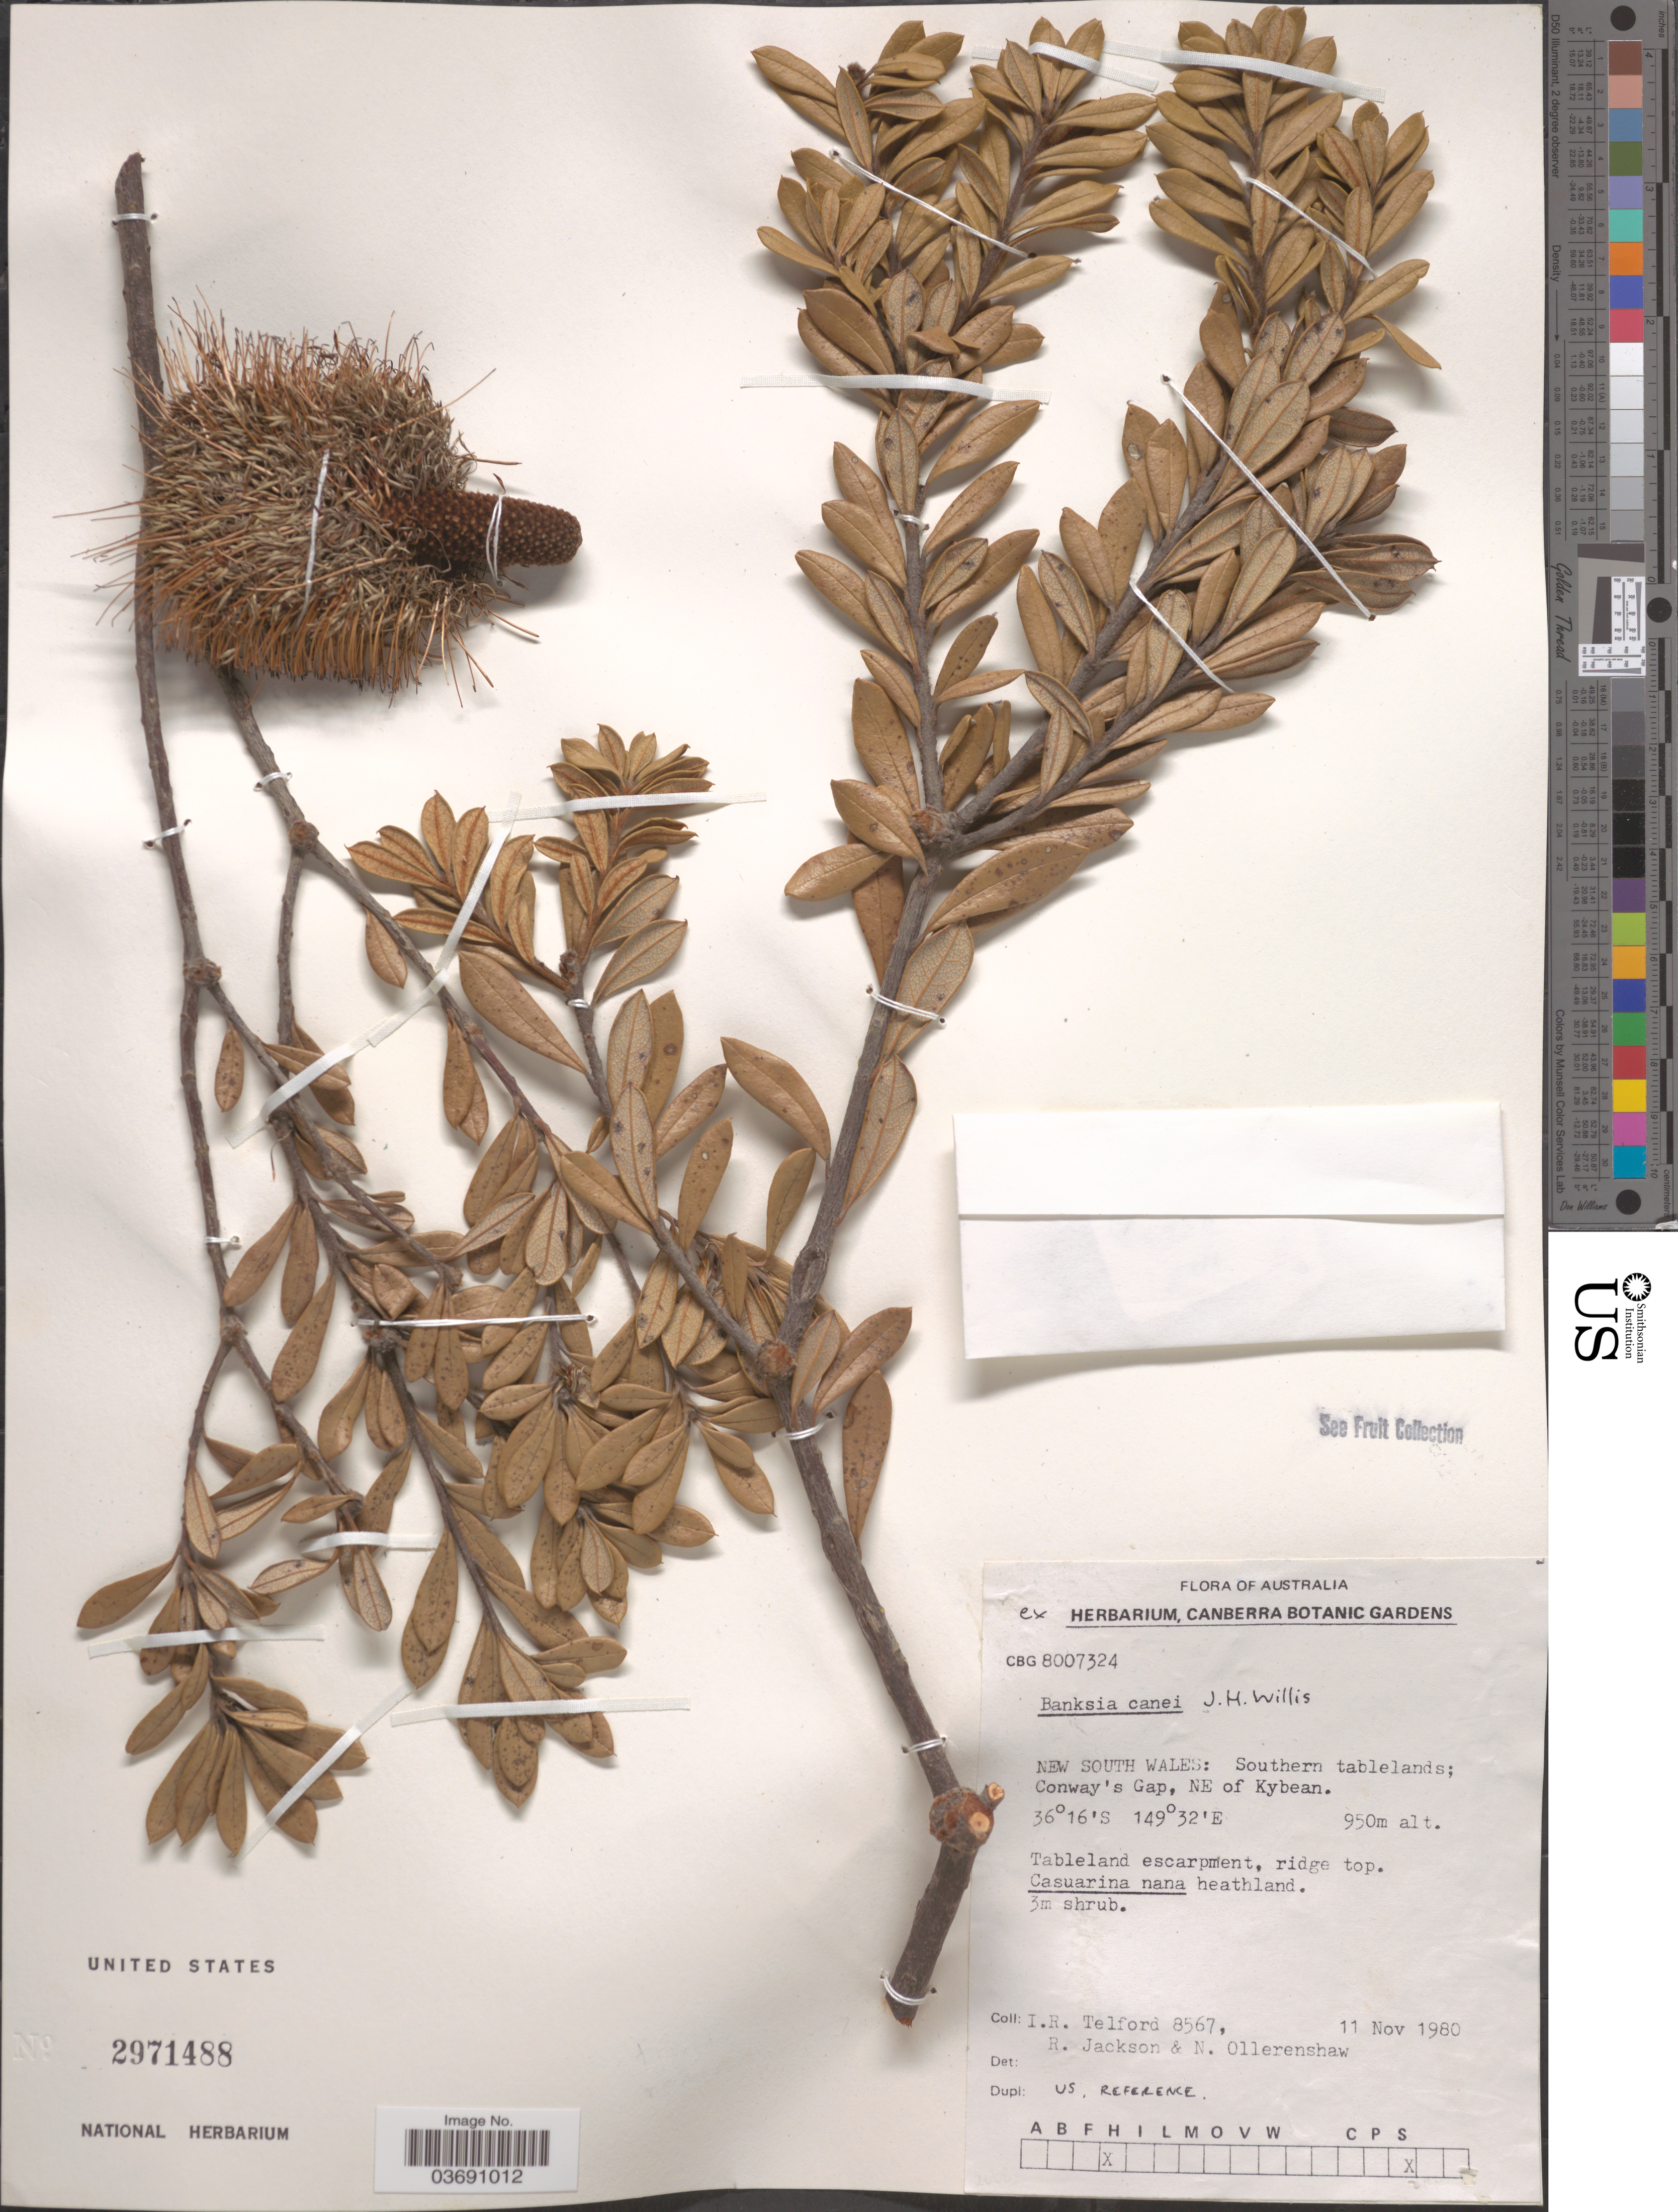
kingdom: Plantae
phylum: Tracheophyta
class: Magnoliopsida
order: Proteales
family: Proteaceae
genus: Banksia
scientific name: Banksia canei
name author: J.H. Willis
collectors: I. R. Telford, R. Jackson & N. Ollerenshaw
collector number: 8567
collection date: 1980-11-11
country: Australia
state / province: New South Wales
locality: Southern tablelands; Conway's Gap, NE of Kybean.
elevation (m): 950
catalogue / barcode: US 2971488